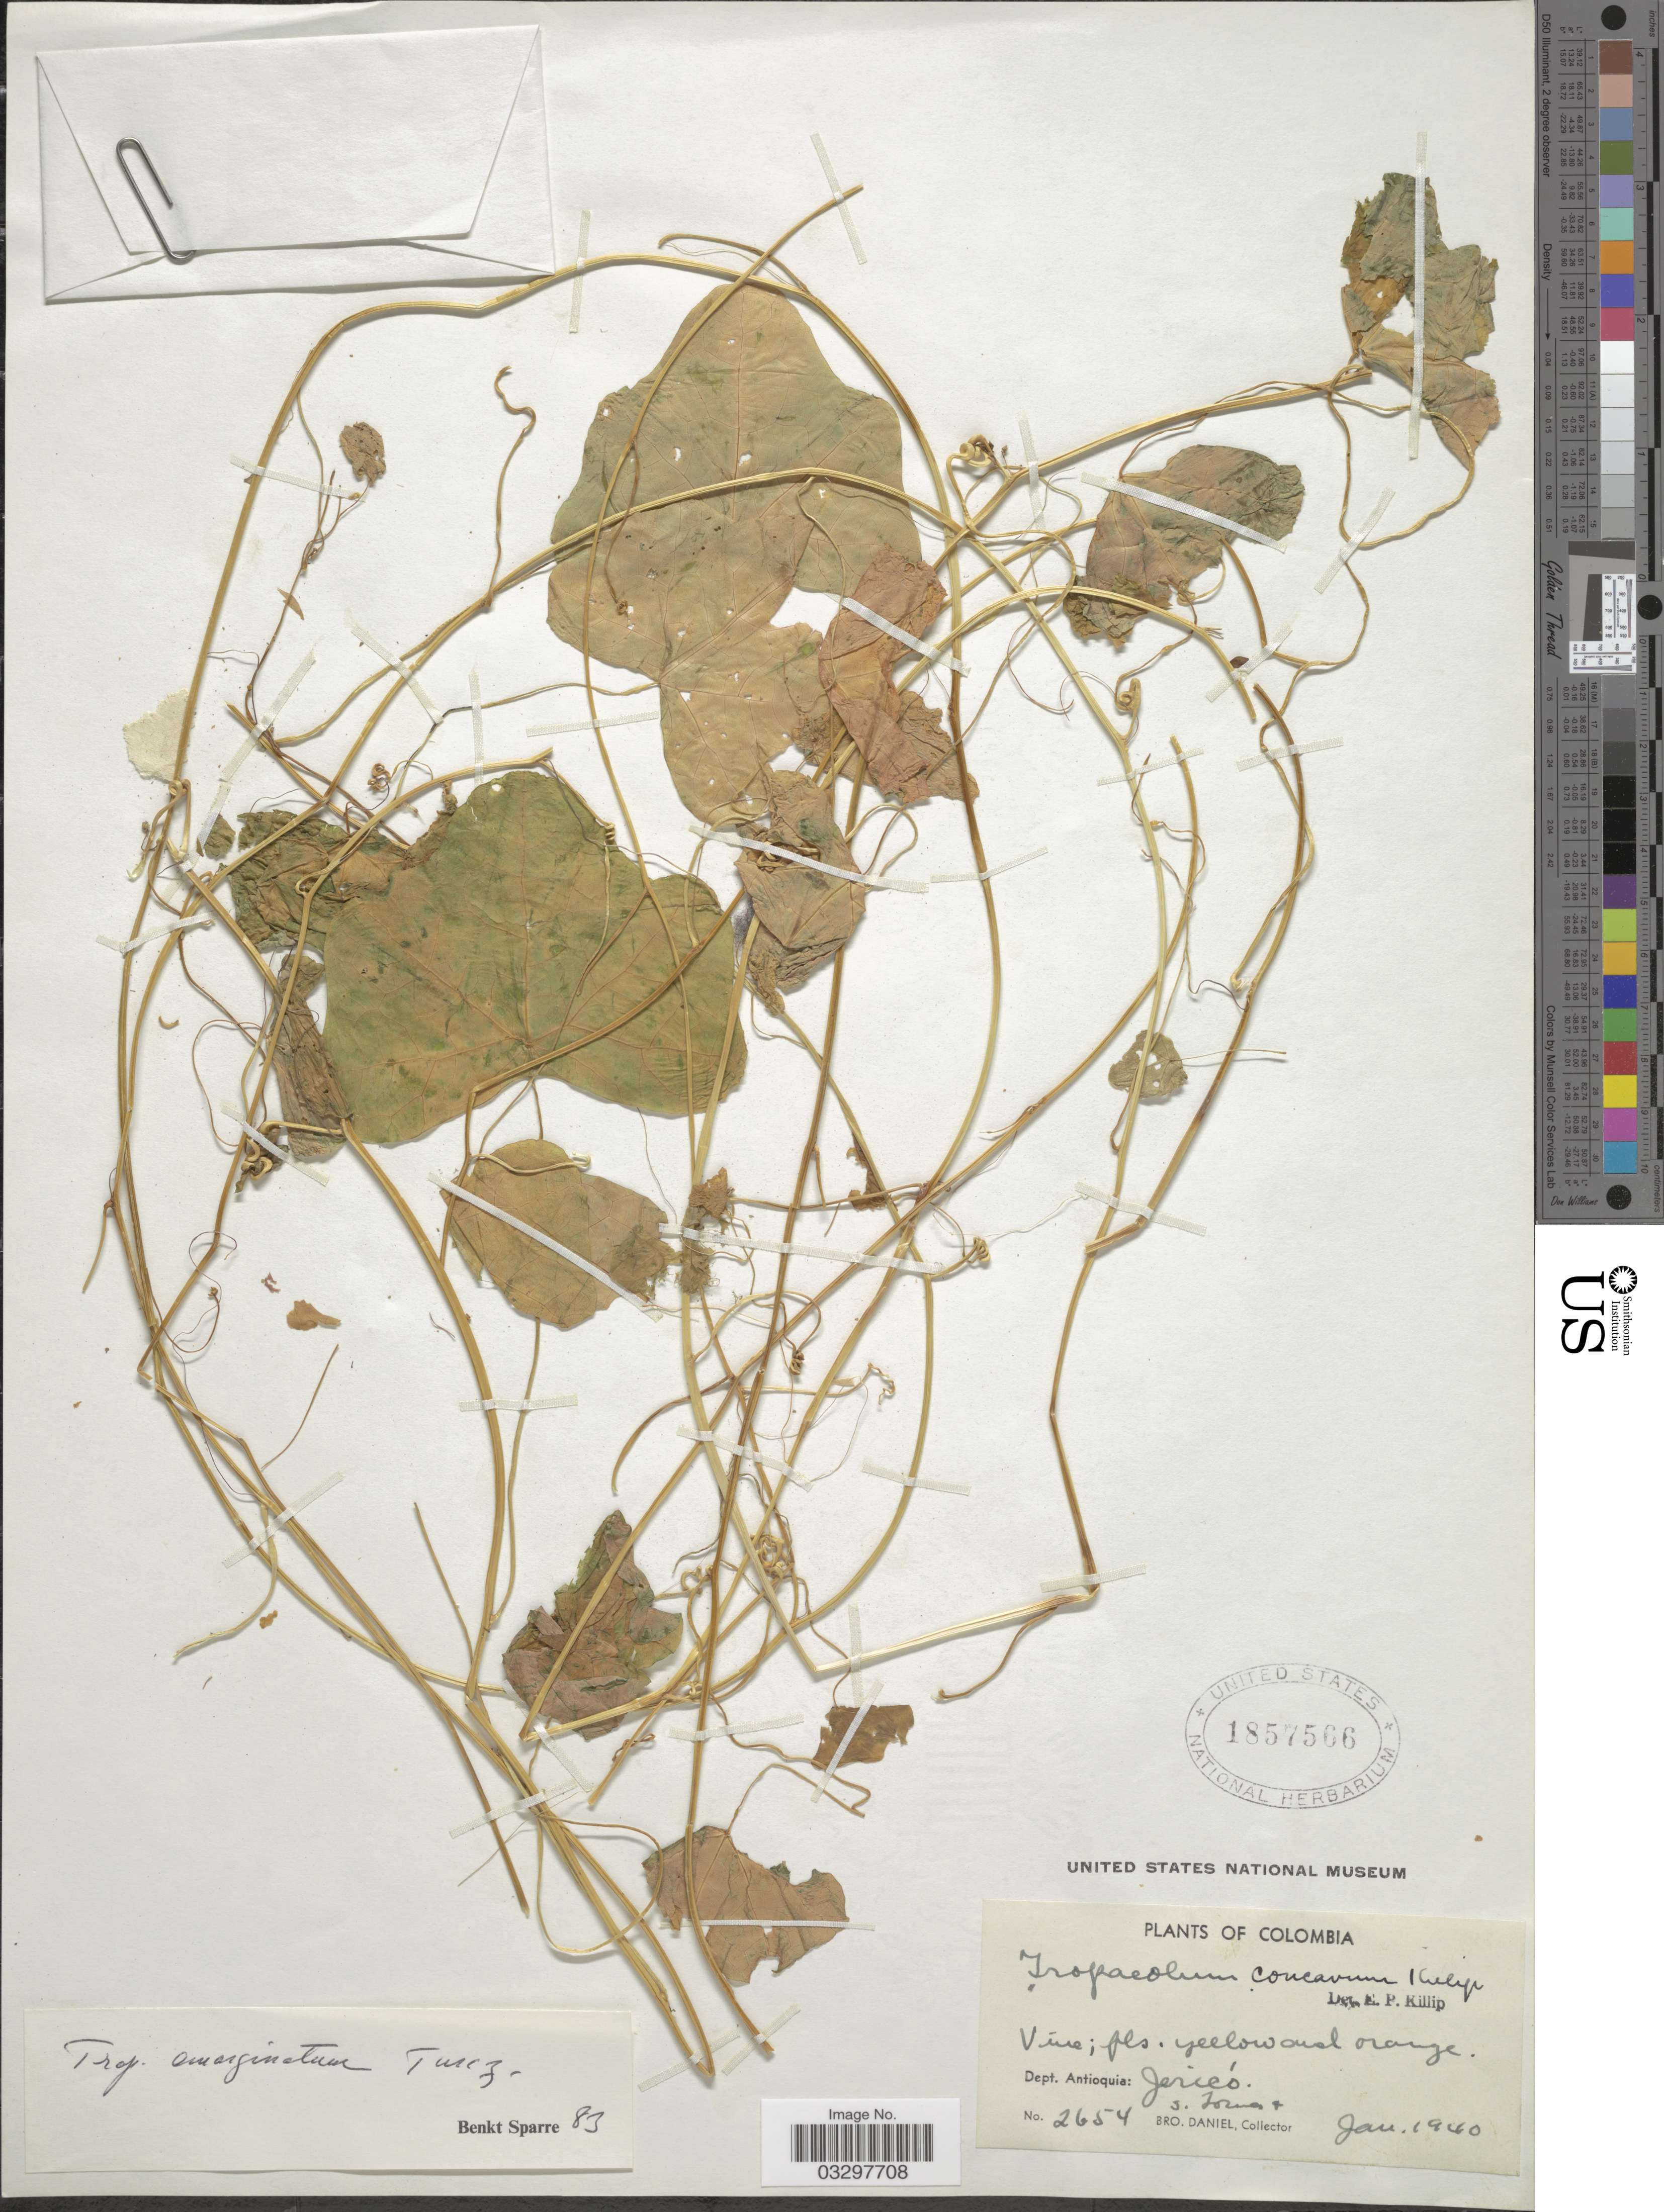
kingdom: Plantae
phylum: Tracheophyta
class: Magnoliopsida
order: Brassicales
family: Tropaeolaceae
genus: Tropaeolum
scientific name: Tropaeolum emarginatum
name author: Turcz.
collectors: S. Torina & Bro. Daniel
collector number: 2654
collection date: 1940-01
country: Colombia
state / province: Antioquia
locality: Dept. Antioquia: Jericó.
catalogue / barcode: US 1857566